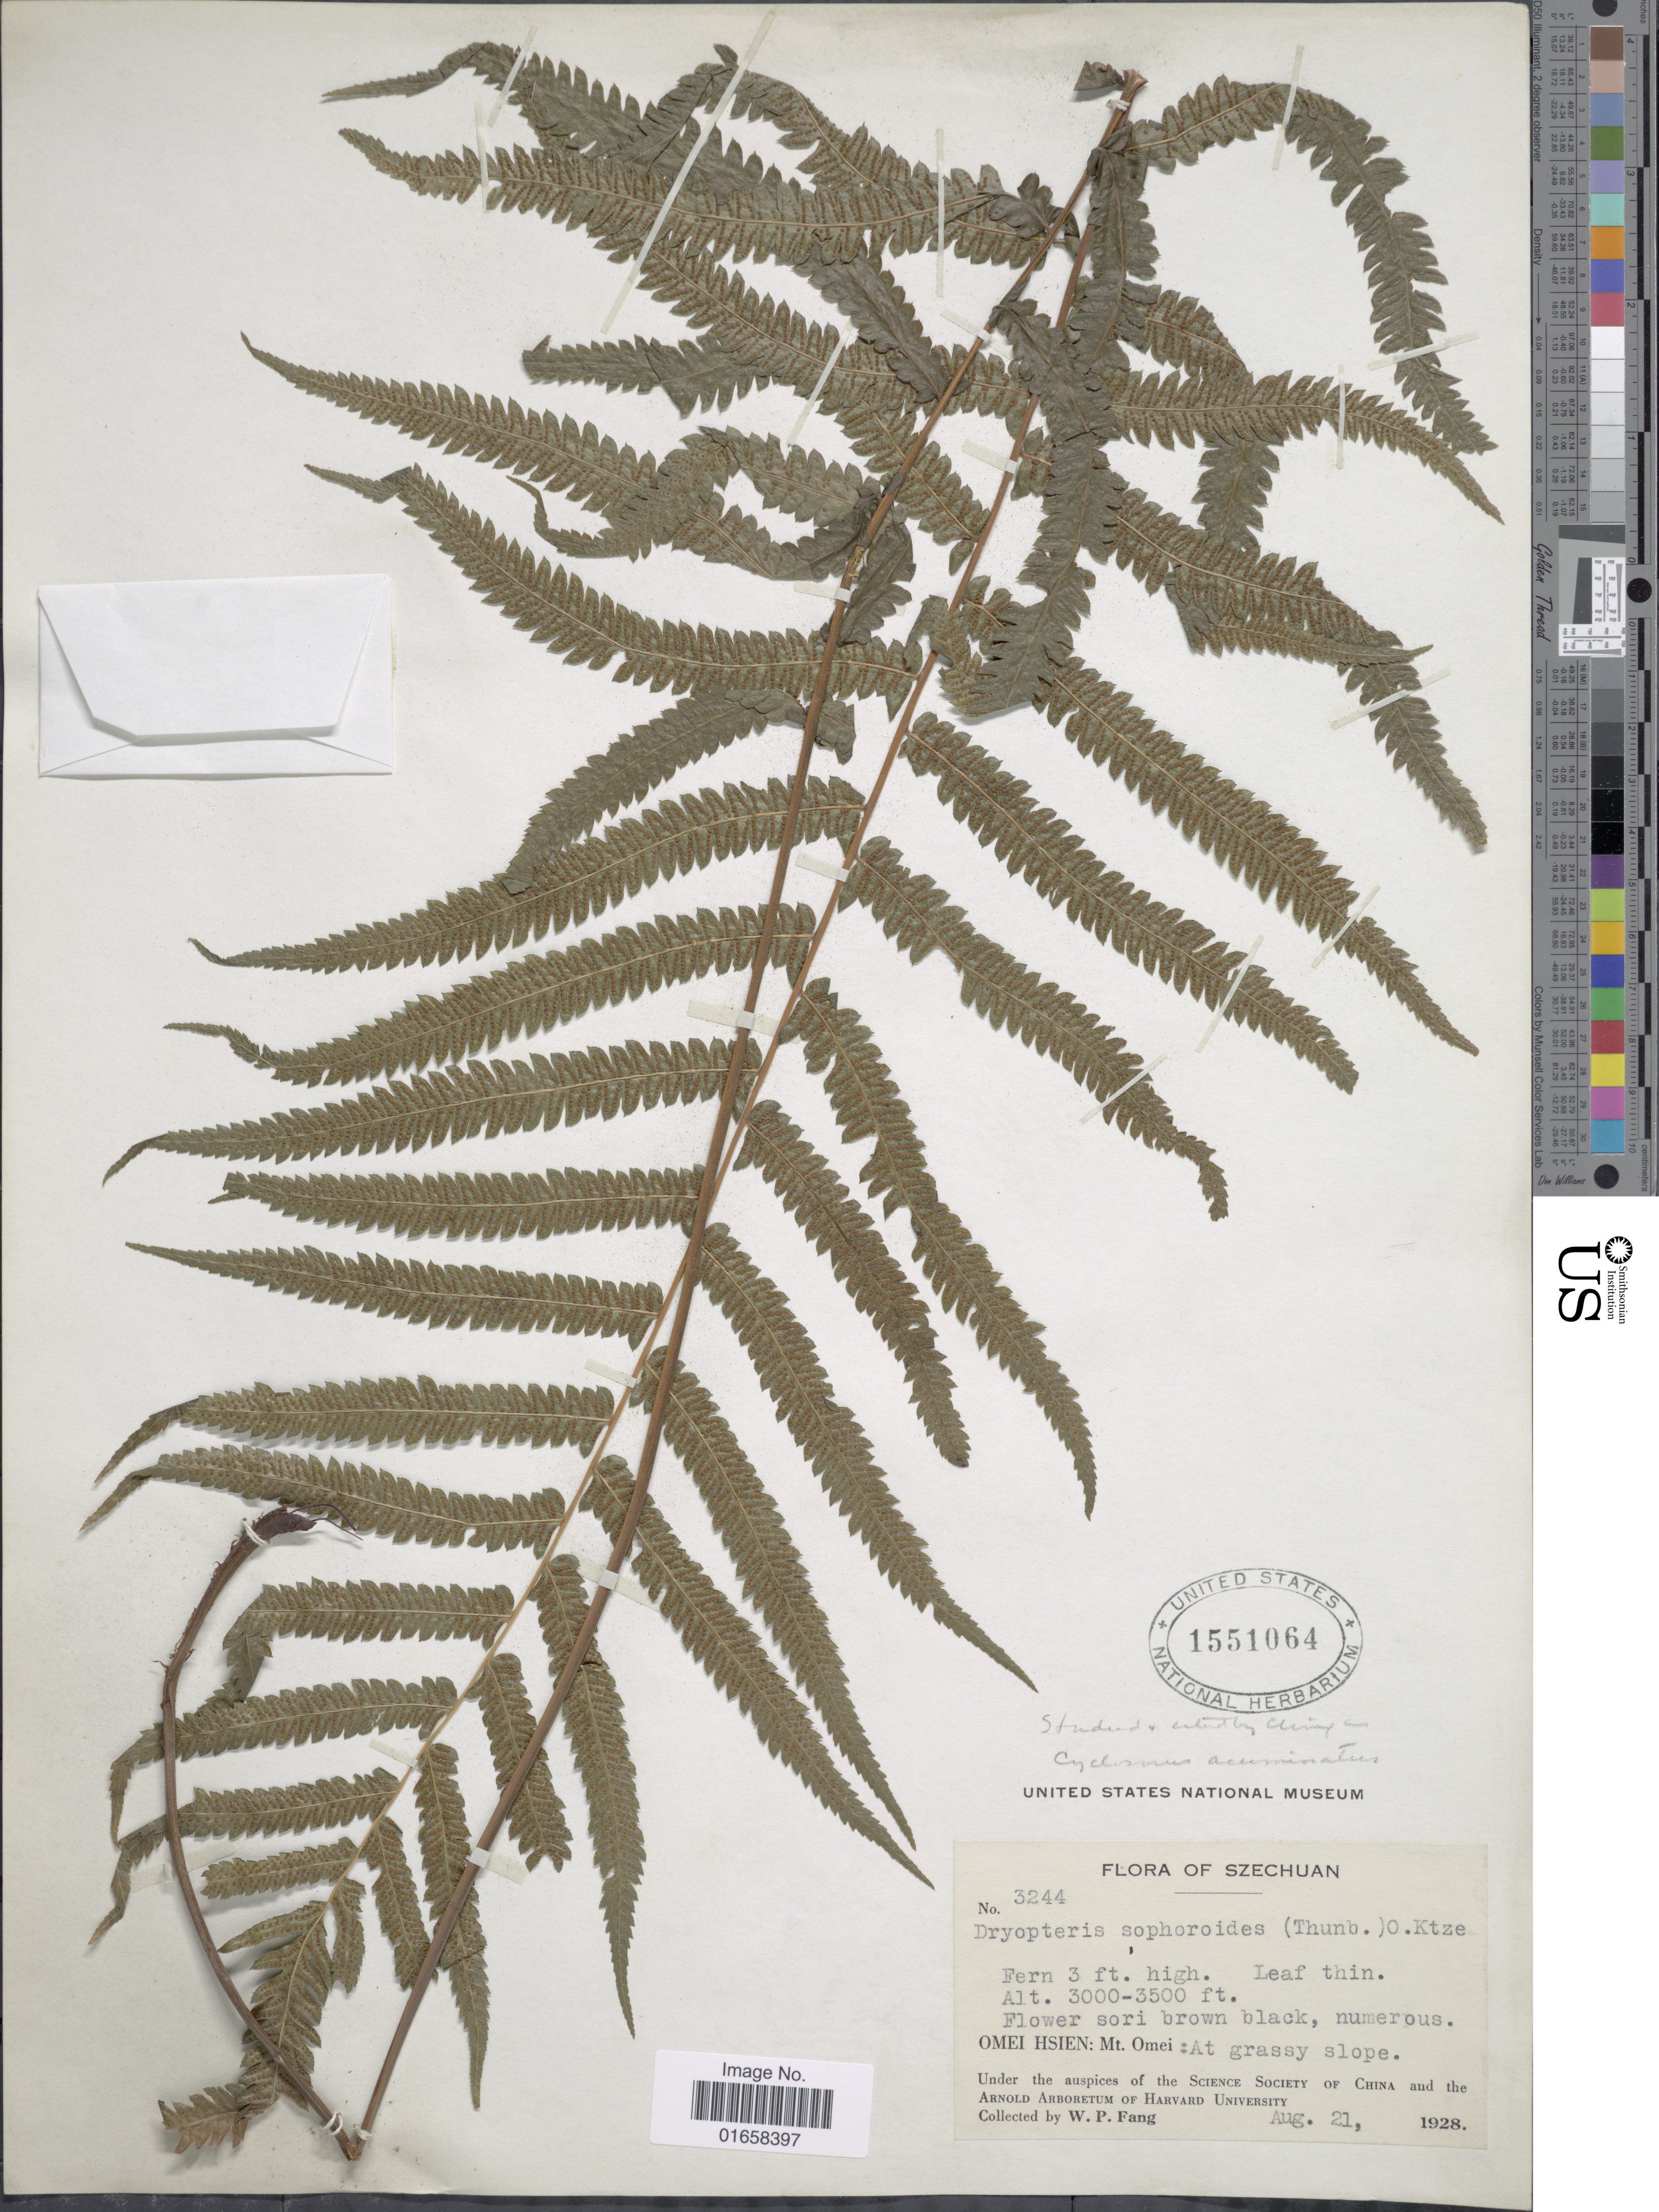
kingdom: Plantae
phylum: Tracheophyta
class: Polypodiopsida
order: Polypodiales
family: Thelypteridaceae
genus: Christella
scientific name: Christella acuminata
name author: (Houtt.) H. Lév.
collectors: W. P. Fang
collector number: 3244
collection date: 1928-08-21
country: China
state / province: Sichuan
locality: Szechuan. Omei Hsien: Mt. Omei.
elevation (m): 914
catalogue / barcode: US 1551064